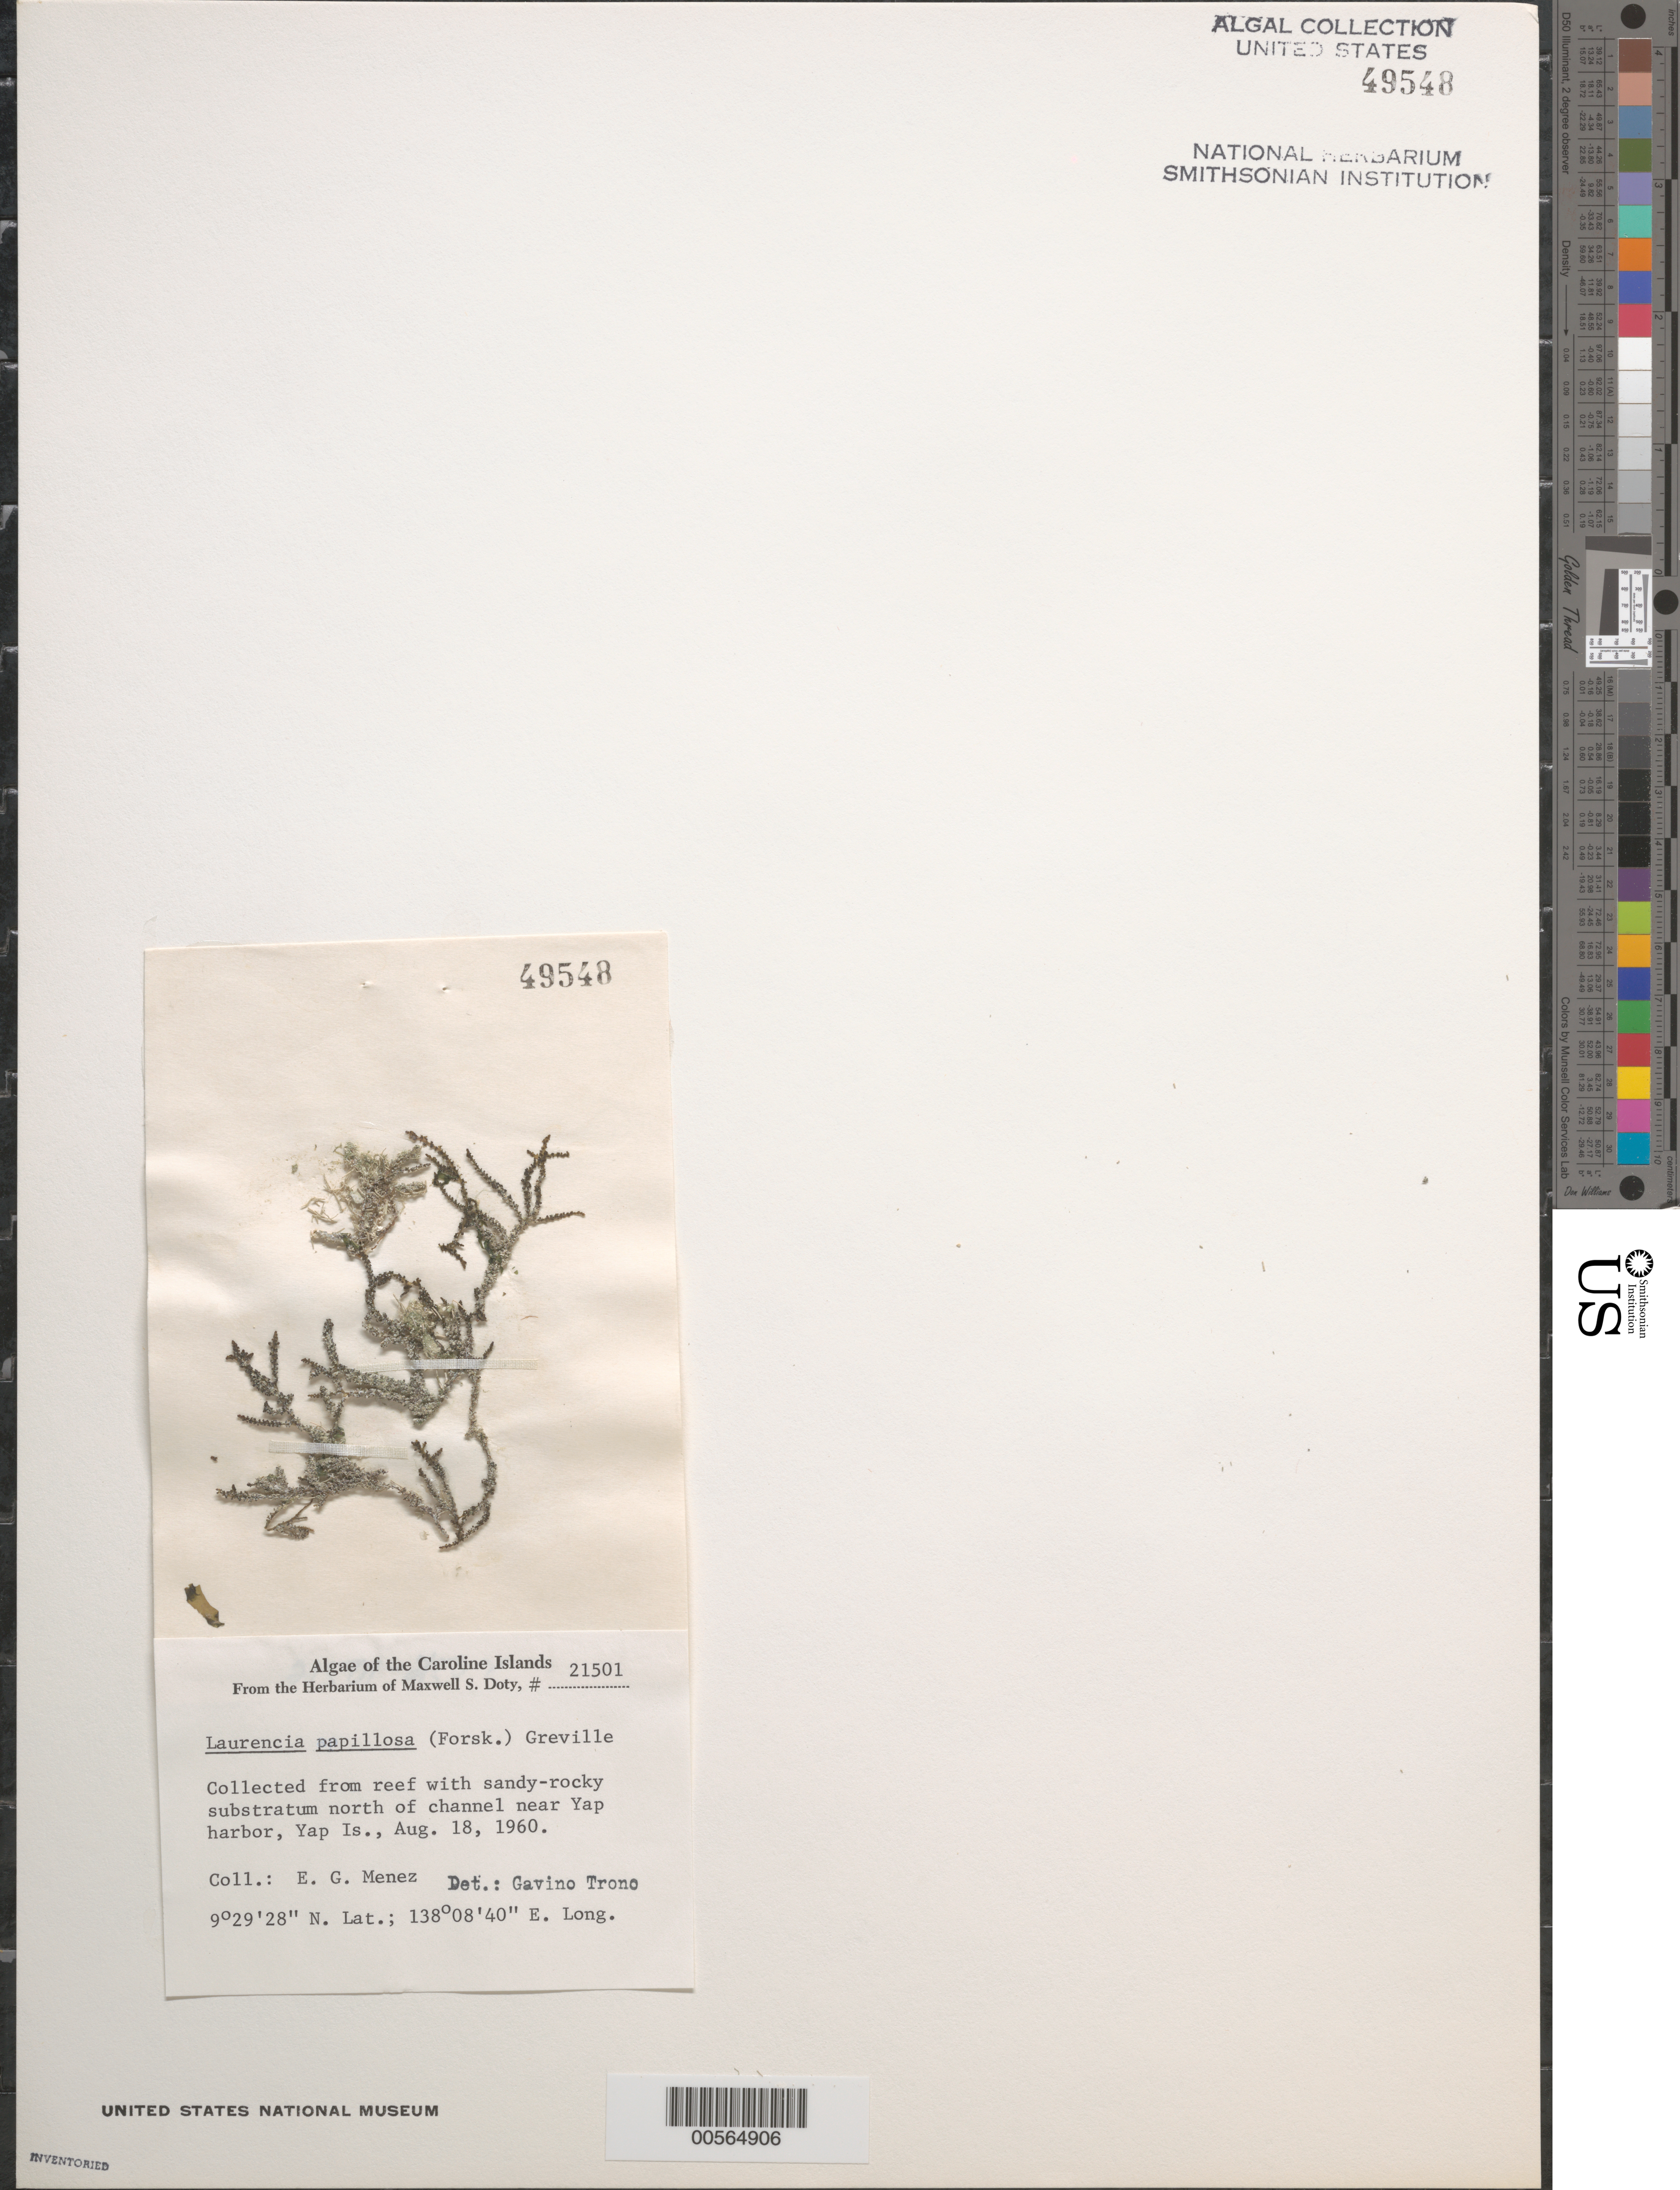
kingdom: Plantae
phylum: Rhodophyta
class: Florideophyceae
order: Ceramiales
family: Rhodomelaceae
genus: Palisada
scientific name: Palisada perforata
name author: (Bory) K.W. Nam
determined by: Algae name updating Project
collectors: Meñez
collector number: MSD 21501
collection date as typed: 18 Aug 1960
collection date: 1960-08-18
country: Micronesia, Federated States of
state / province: Yap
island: Yap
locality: North of channel near Yap Harbor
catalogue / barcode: US 49548